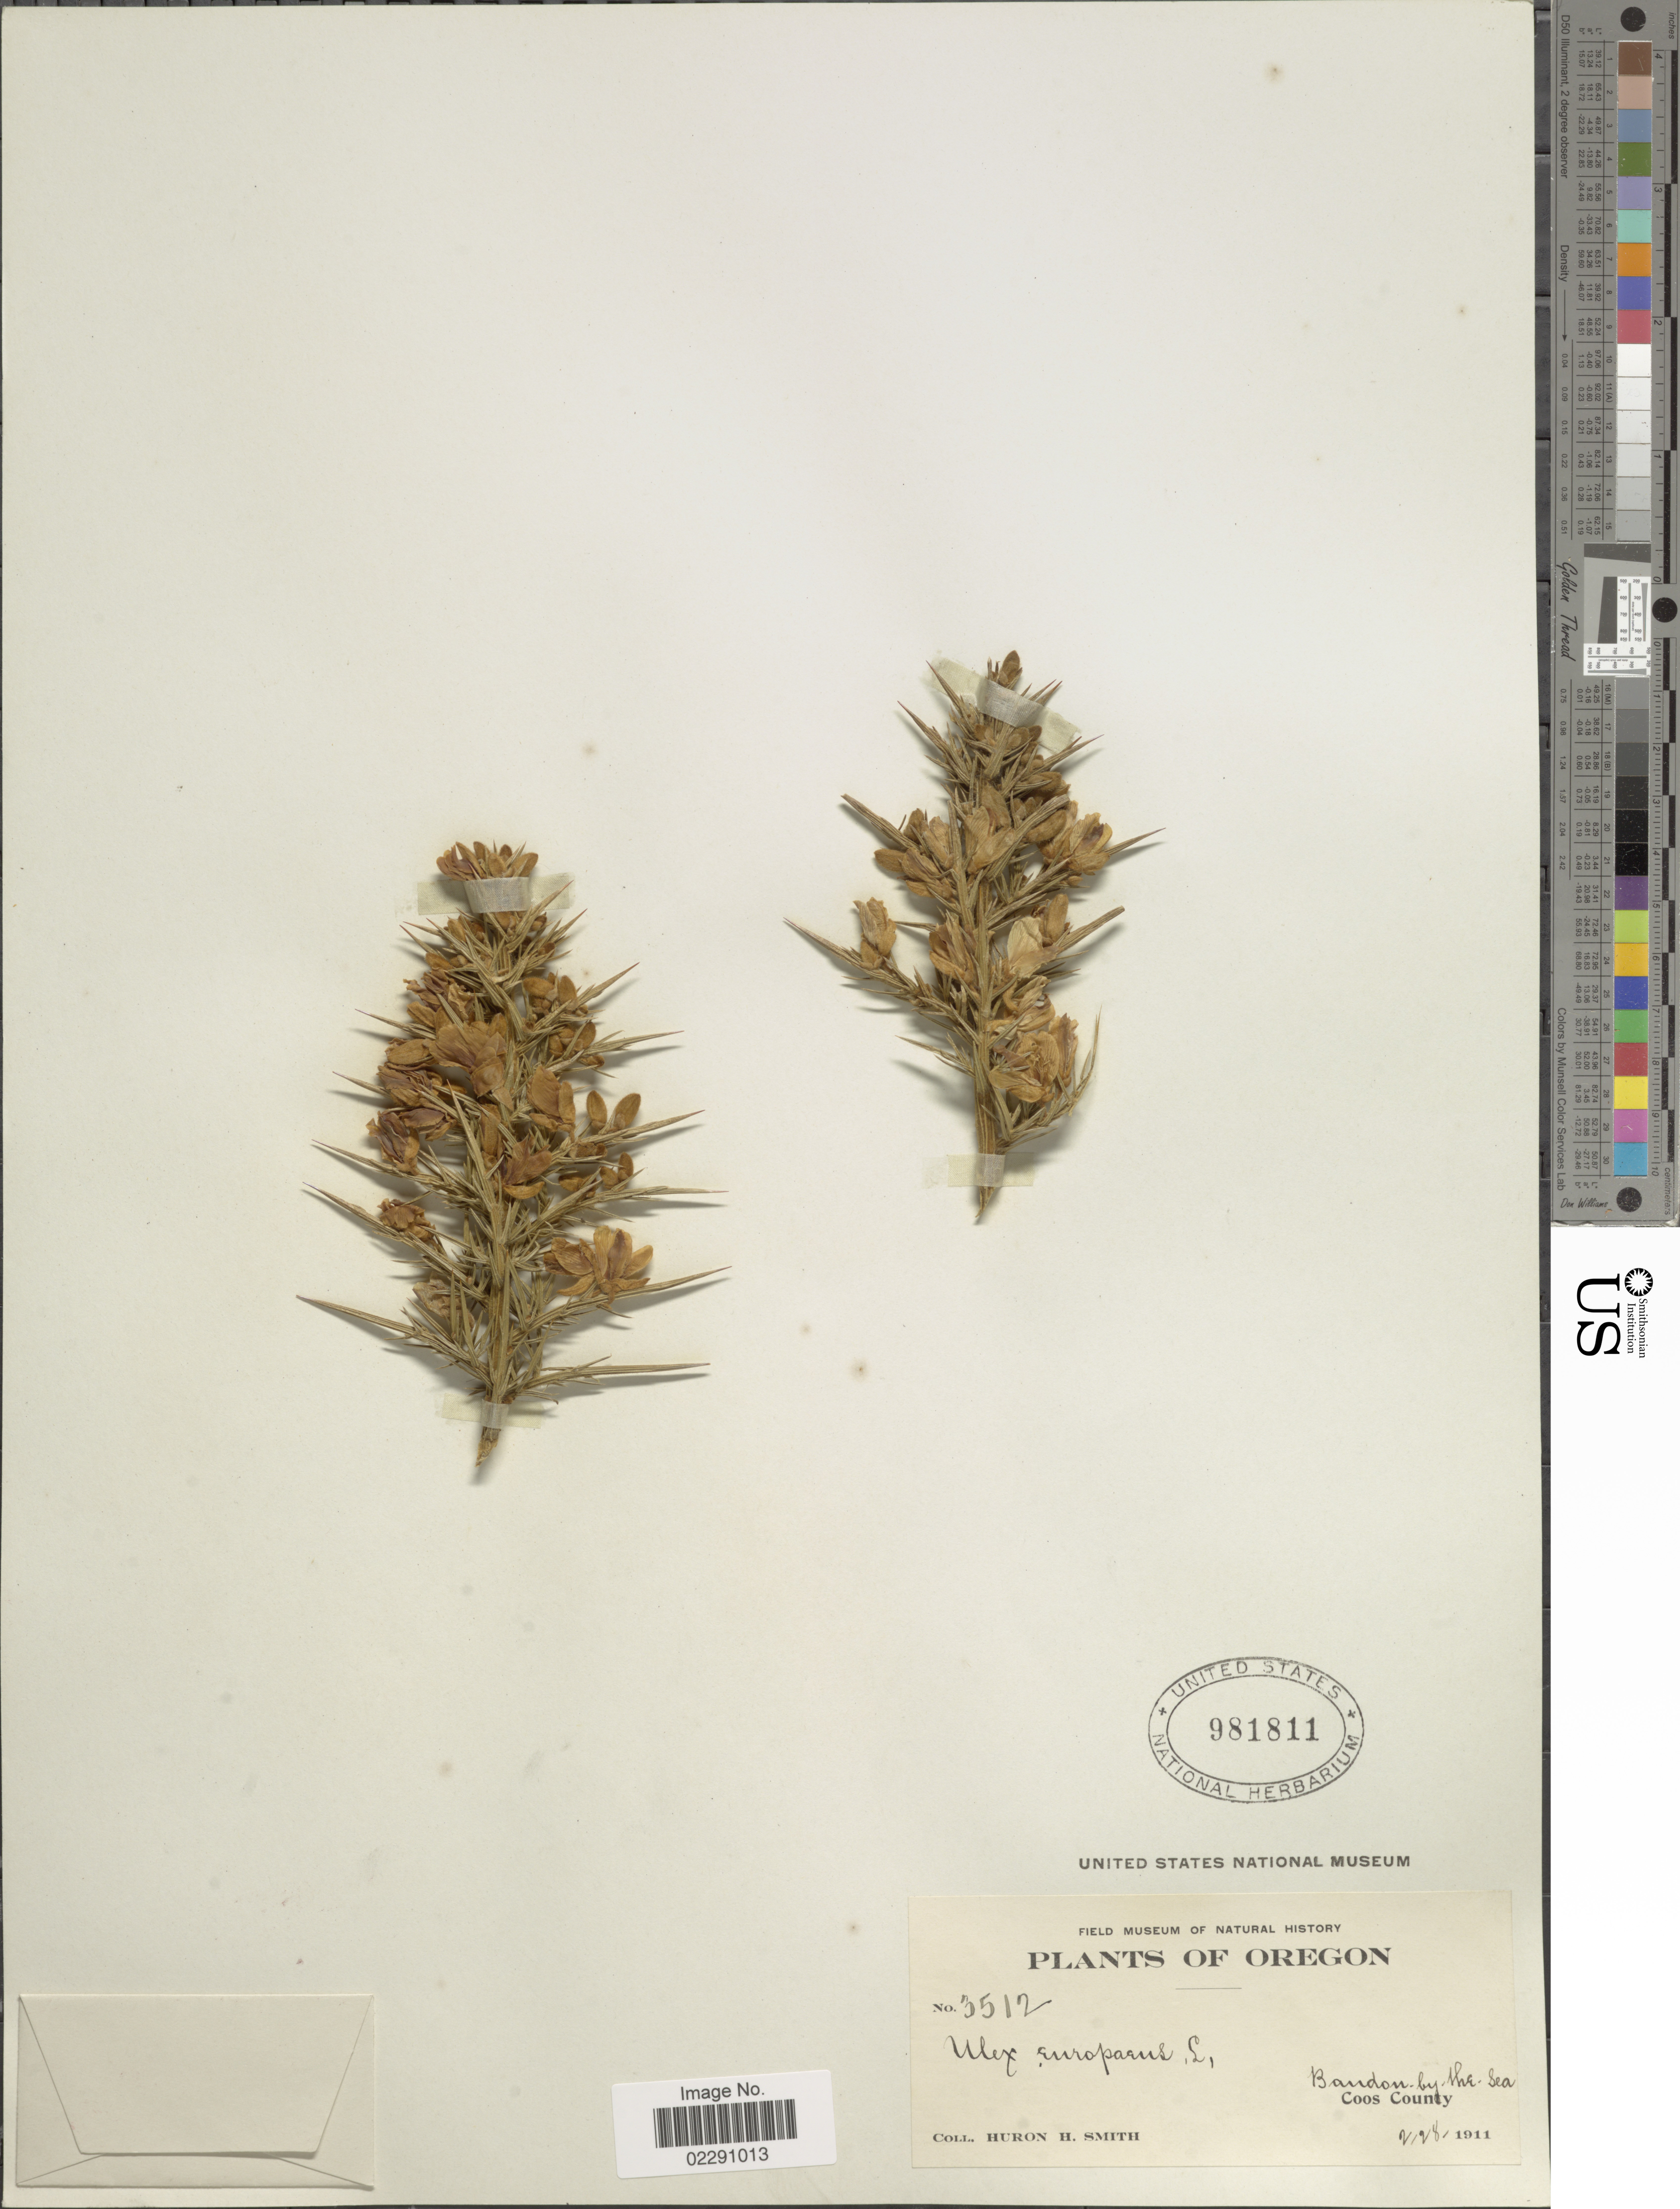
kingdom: Plantae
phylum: Tracheophyta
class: Magnoliopsida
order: Fabales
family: Fabaceae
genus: Ulex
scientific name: Ulex sp.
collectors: Huron H. Smith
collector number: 3512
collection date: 1911-02-28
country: United States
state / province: Oregon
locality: Bandon by the sea, Coos County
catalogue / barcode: US 981811